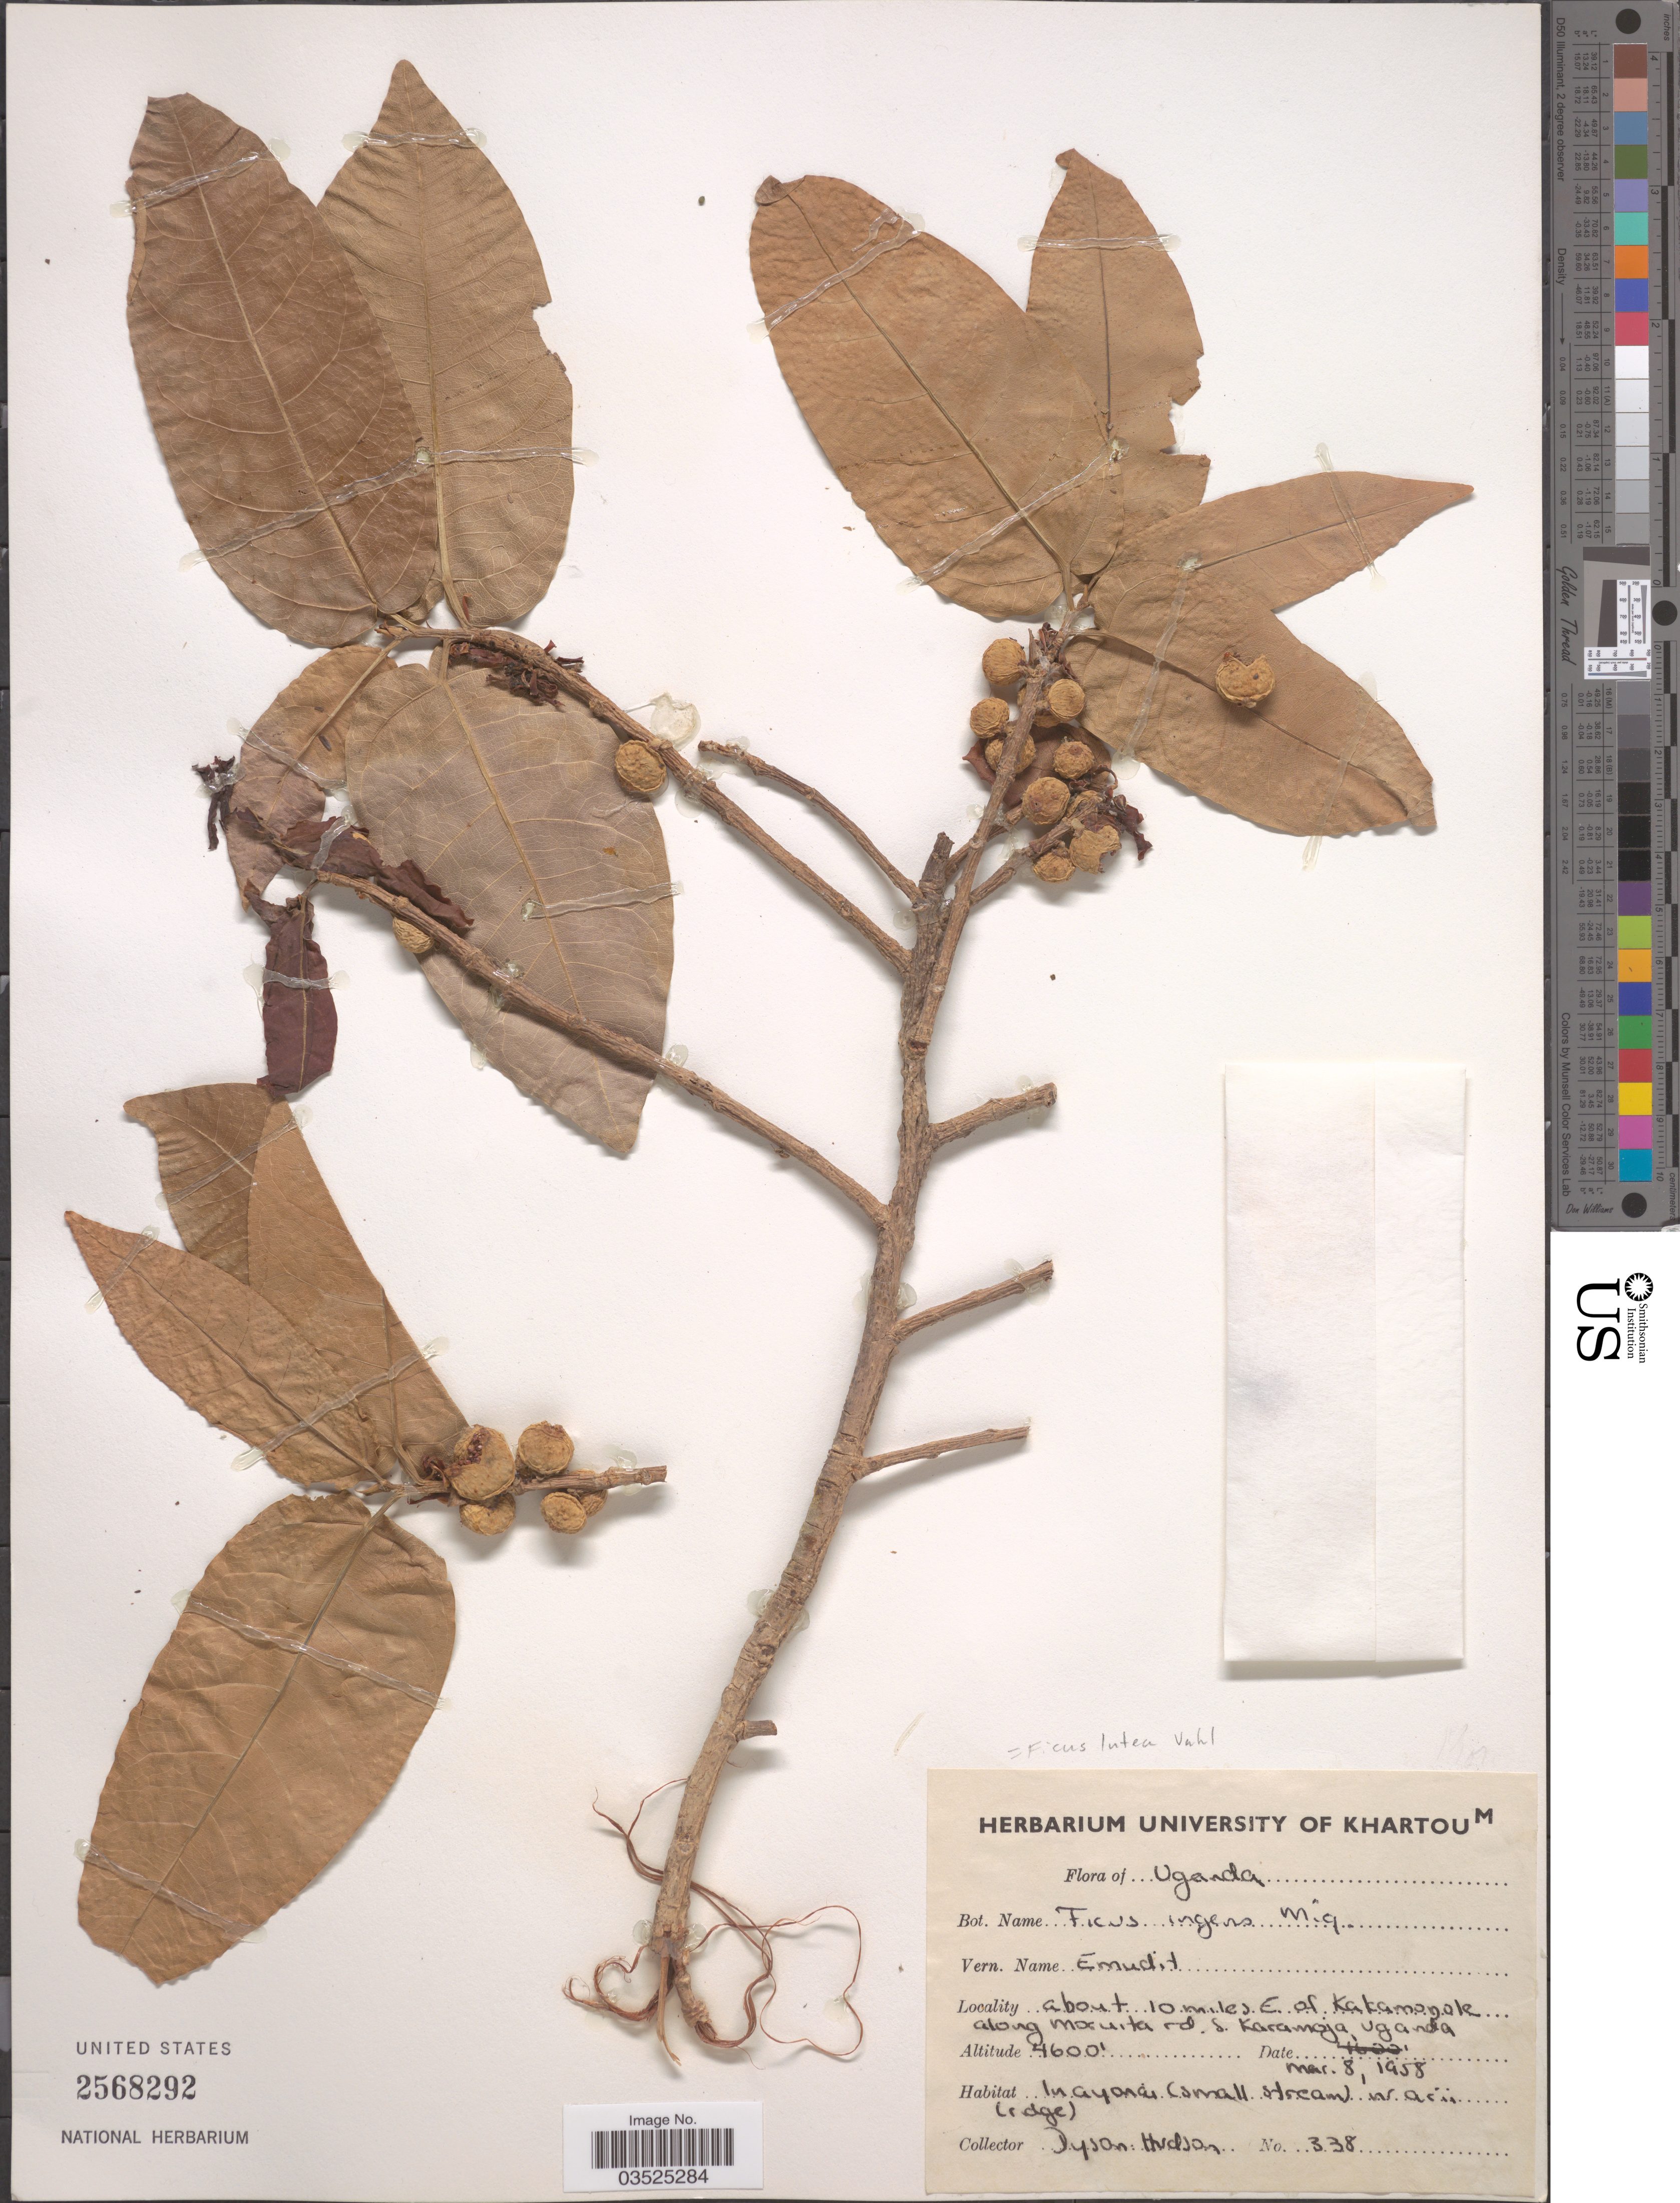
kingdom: Plantae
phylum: Tracheophyta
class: Magnoliopsida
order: Rosales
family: Moraceae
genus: Ficus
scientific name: Ficus lutea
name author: Vahl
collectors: Dyson-Hudson, --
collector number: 338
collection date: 1958-03-08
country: Uganda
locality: About 10 miles E. of Kakamonole* along Mocuita* rd. S. Karamoja. Inayarai* (small stream) Warii* (ridge).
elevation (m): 1402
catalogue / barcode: US 2568292